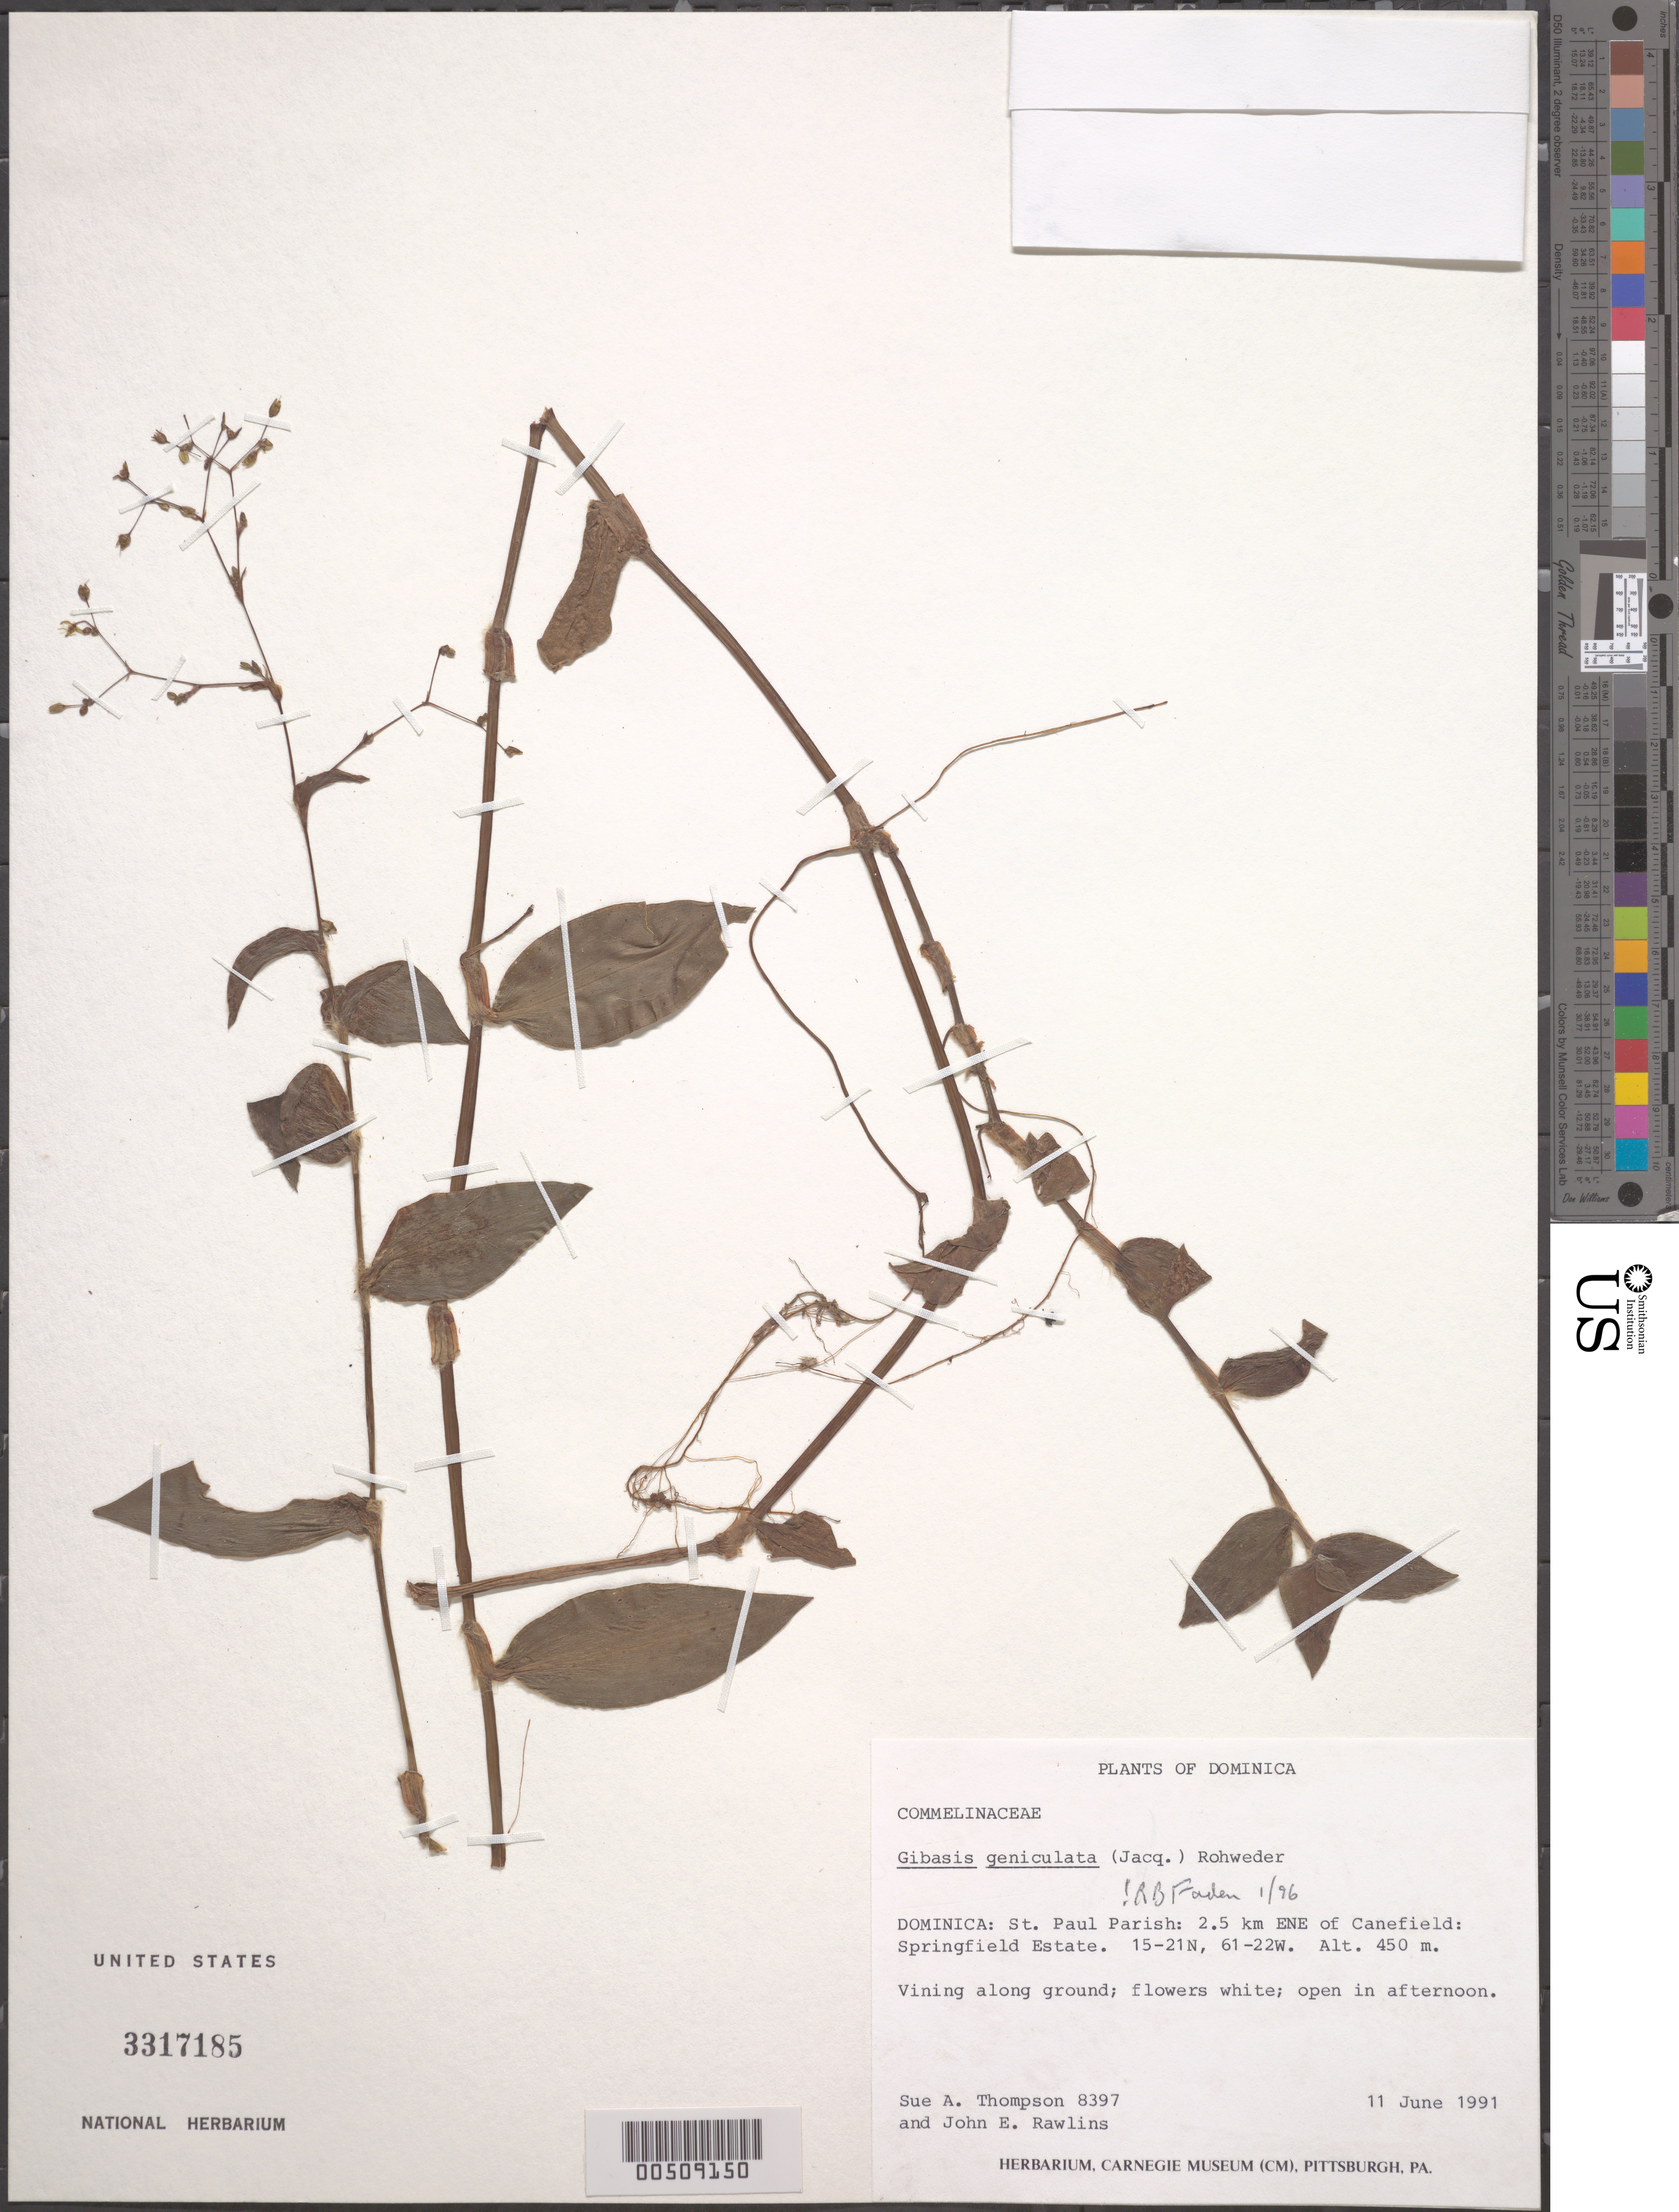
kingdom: Plantae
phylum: Tracheophyta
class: Liliopsida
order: Commelinales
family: Commelinaceae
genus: Gibasis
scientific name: Gibasis geniculata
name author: (Jacq.) Rohweder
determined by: Faden, Robert B., (US), Smithsonian Institution - National Museum of Natural History (UNITED STATES)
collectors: S. A. Thompson & E. Rawlins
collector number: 8397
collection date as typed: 11 Jun 1991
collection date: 1991-06-11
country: Dominica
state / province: St. Paul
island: Dominica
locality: Ene of canefield springfield estates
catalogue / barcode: US 3317185